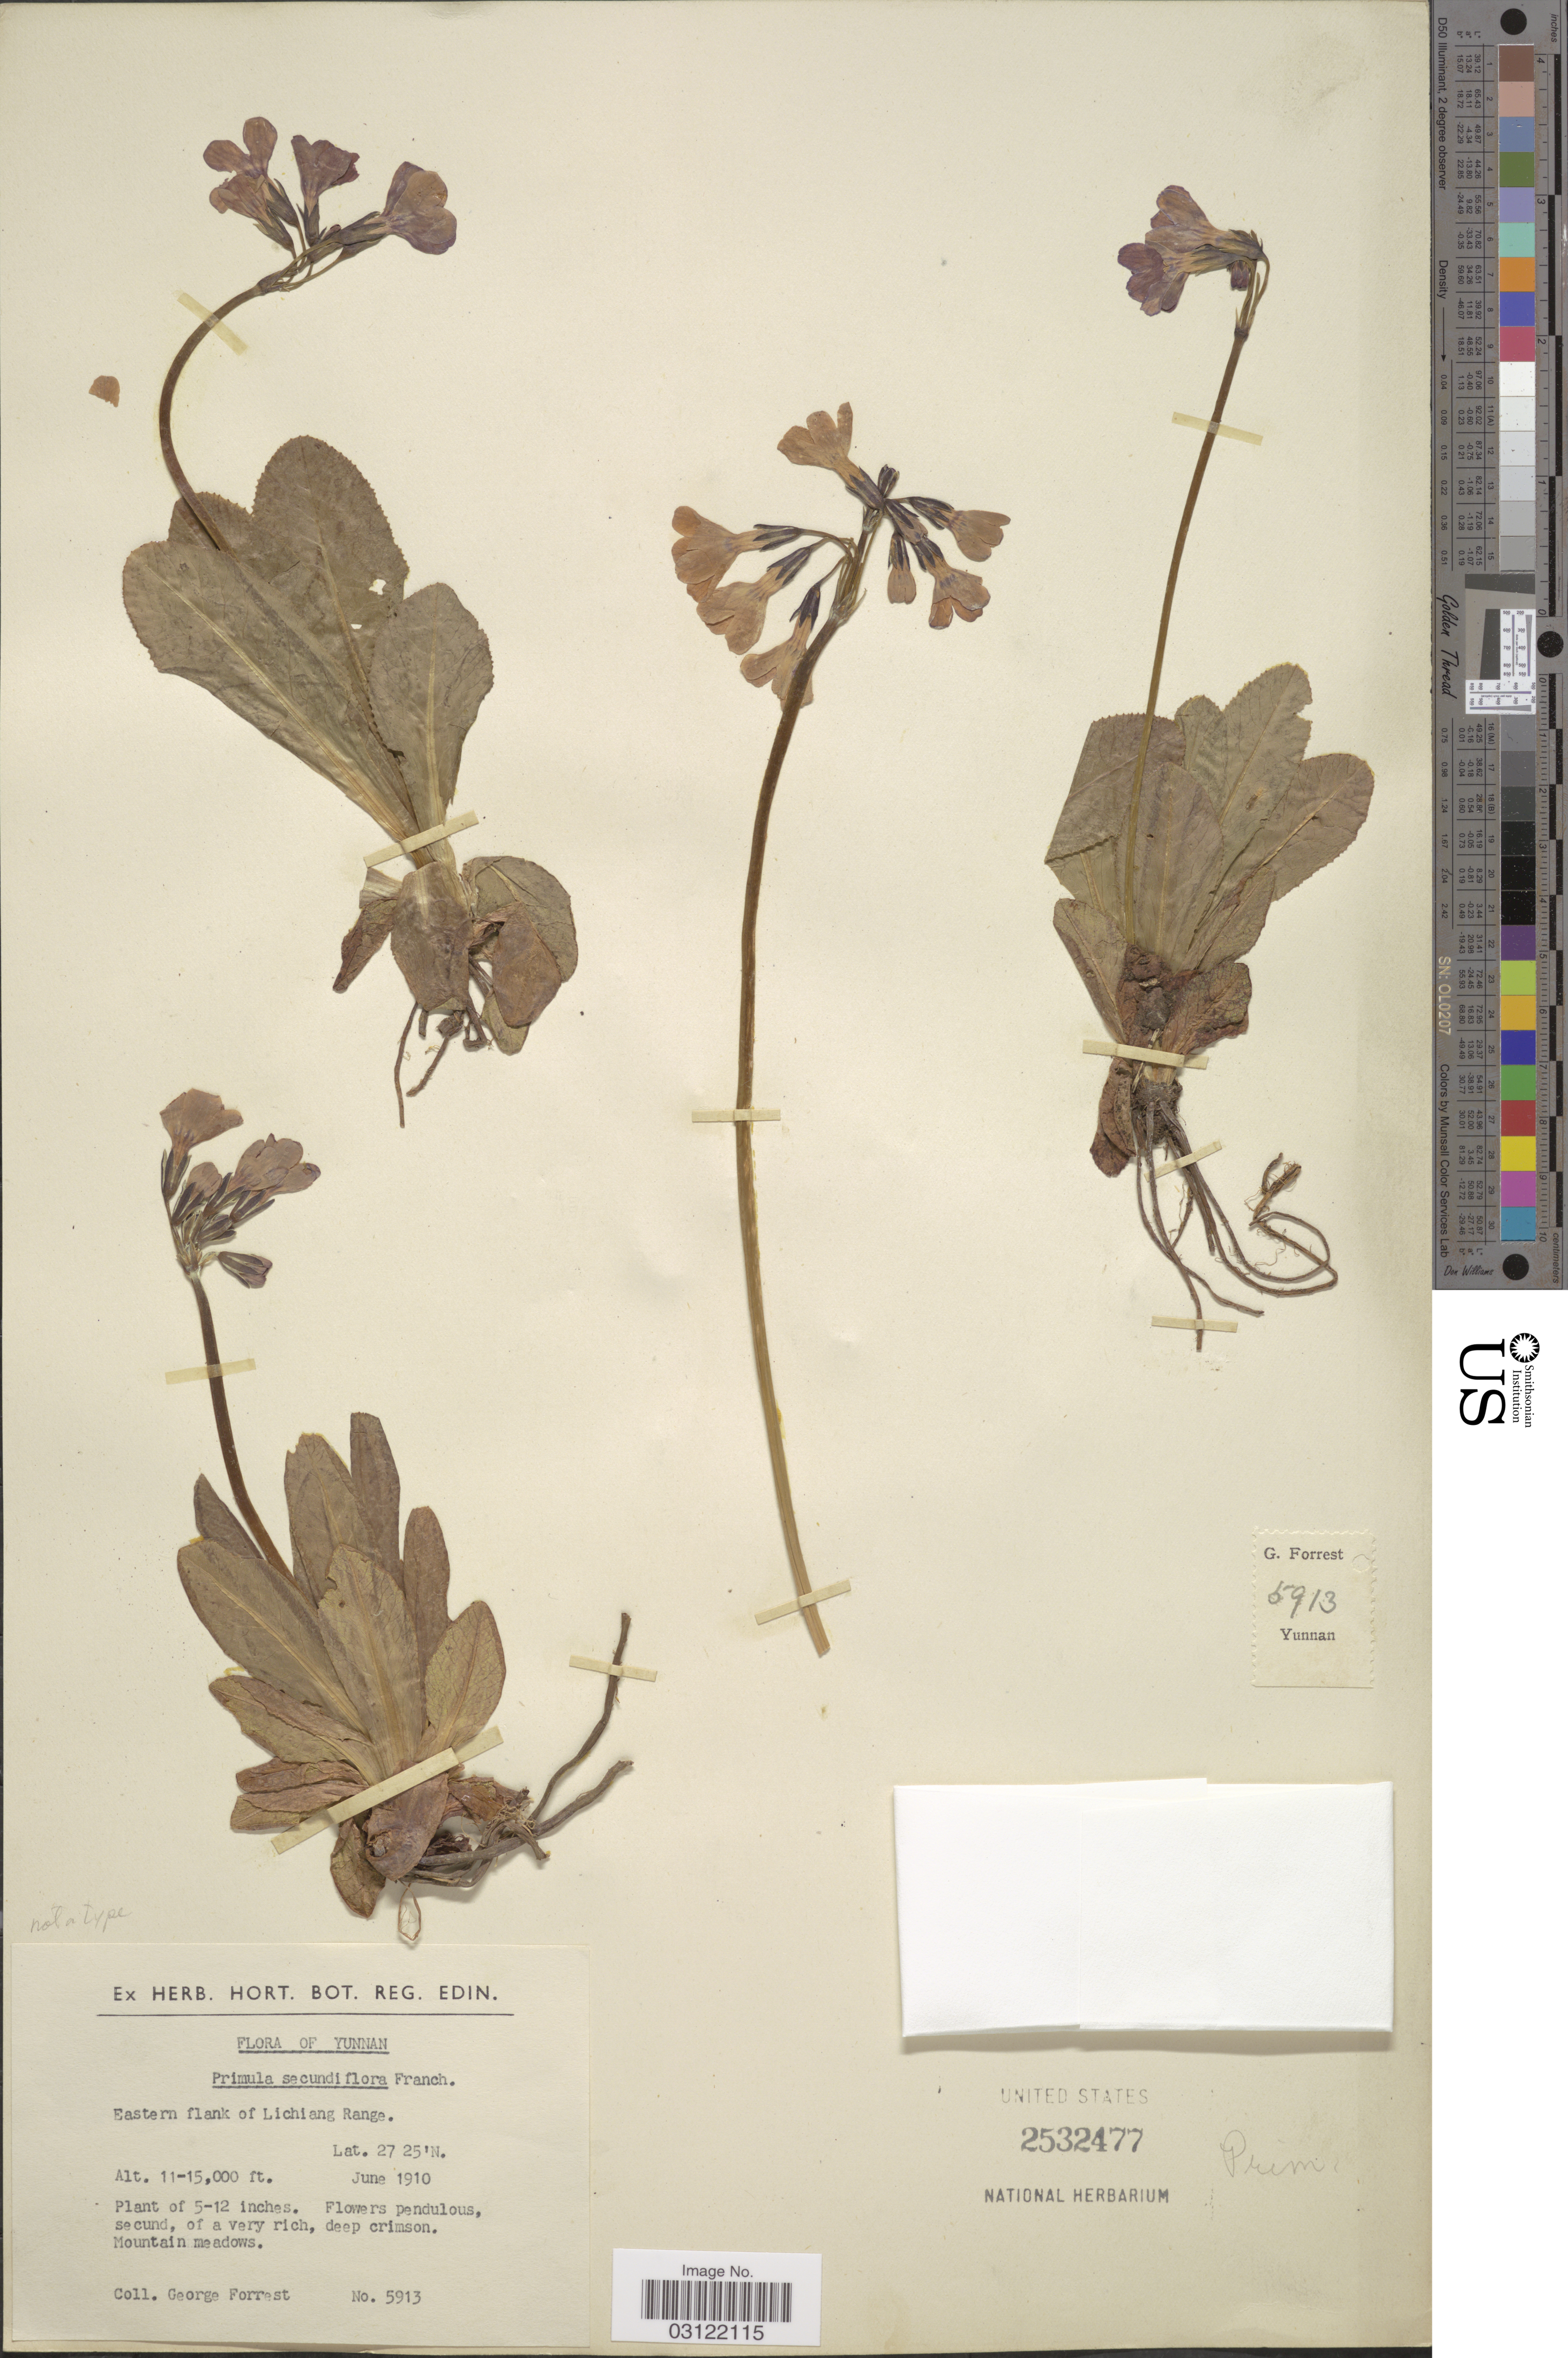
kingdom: Plantae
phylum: Tracheophyta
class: Magnoliopsida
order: Ericales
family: Primulaceae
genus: Primula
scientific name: Primula secundiflora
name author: Franch.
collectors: G. Forrest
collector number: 5913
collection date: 1910-06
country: China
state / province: Yunnan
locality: Eastern flank of Lichiang Range.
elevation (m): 3353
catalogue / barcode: US 2532477